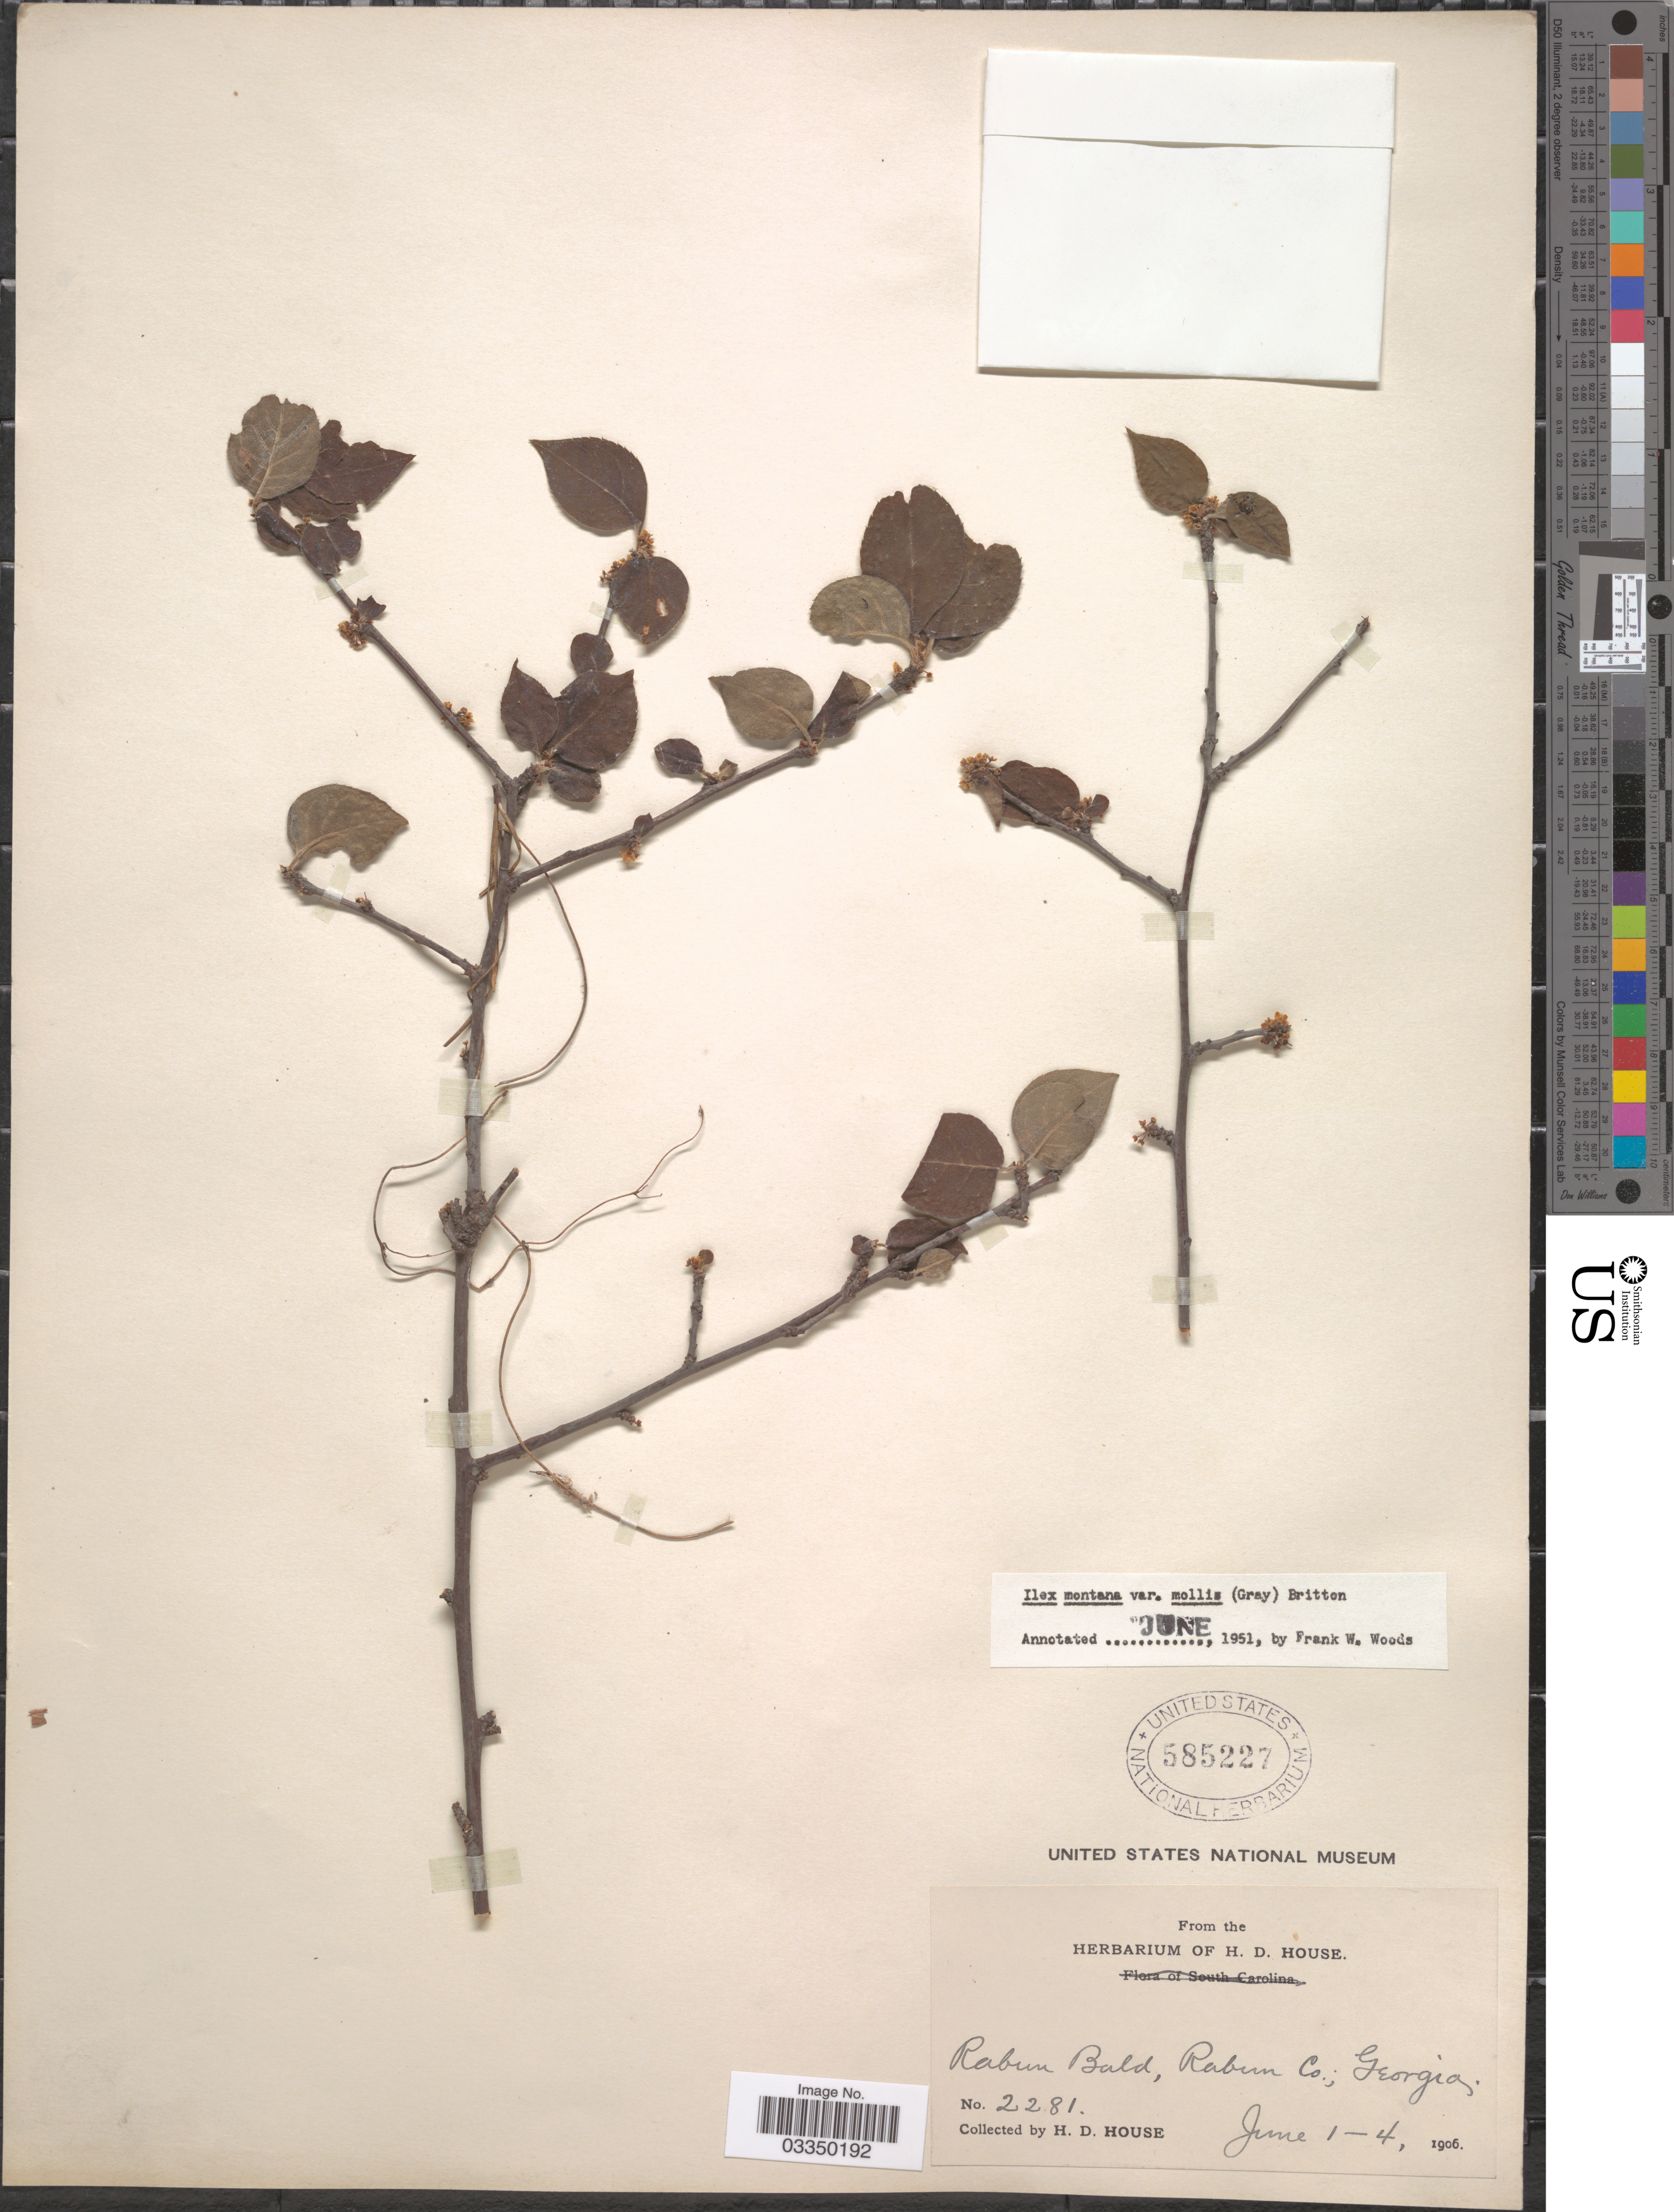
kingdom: Plantae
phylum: Tracheophyta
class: Magnoliopsida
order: Aquifoliales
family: Aquifoliaceae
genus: Ilex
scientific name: Ilex montana var. mollis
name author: (A. Gray) Britton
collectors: H. D. House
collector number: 2281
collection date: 1906/1906-06-04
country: United States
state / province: Georgia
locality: Rabun Bald, Rabun Co.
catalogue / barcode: US 585227